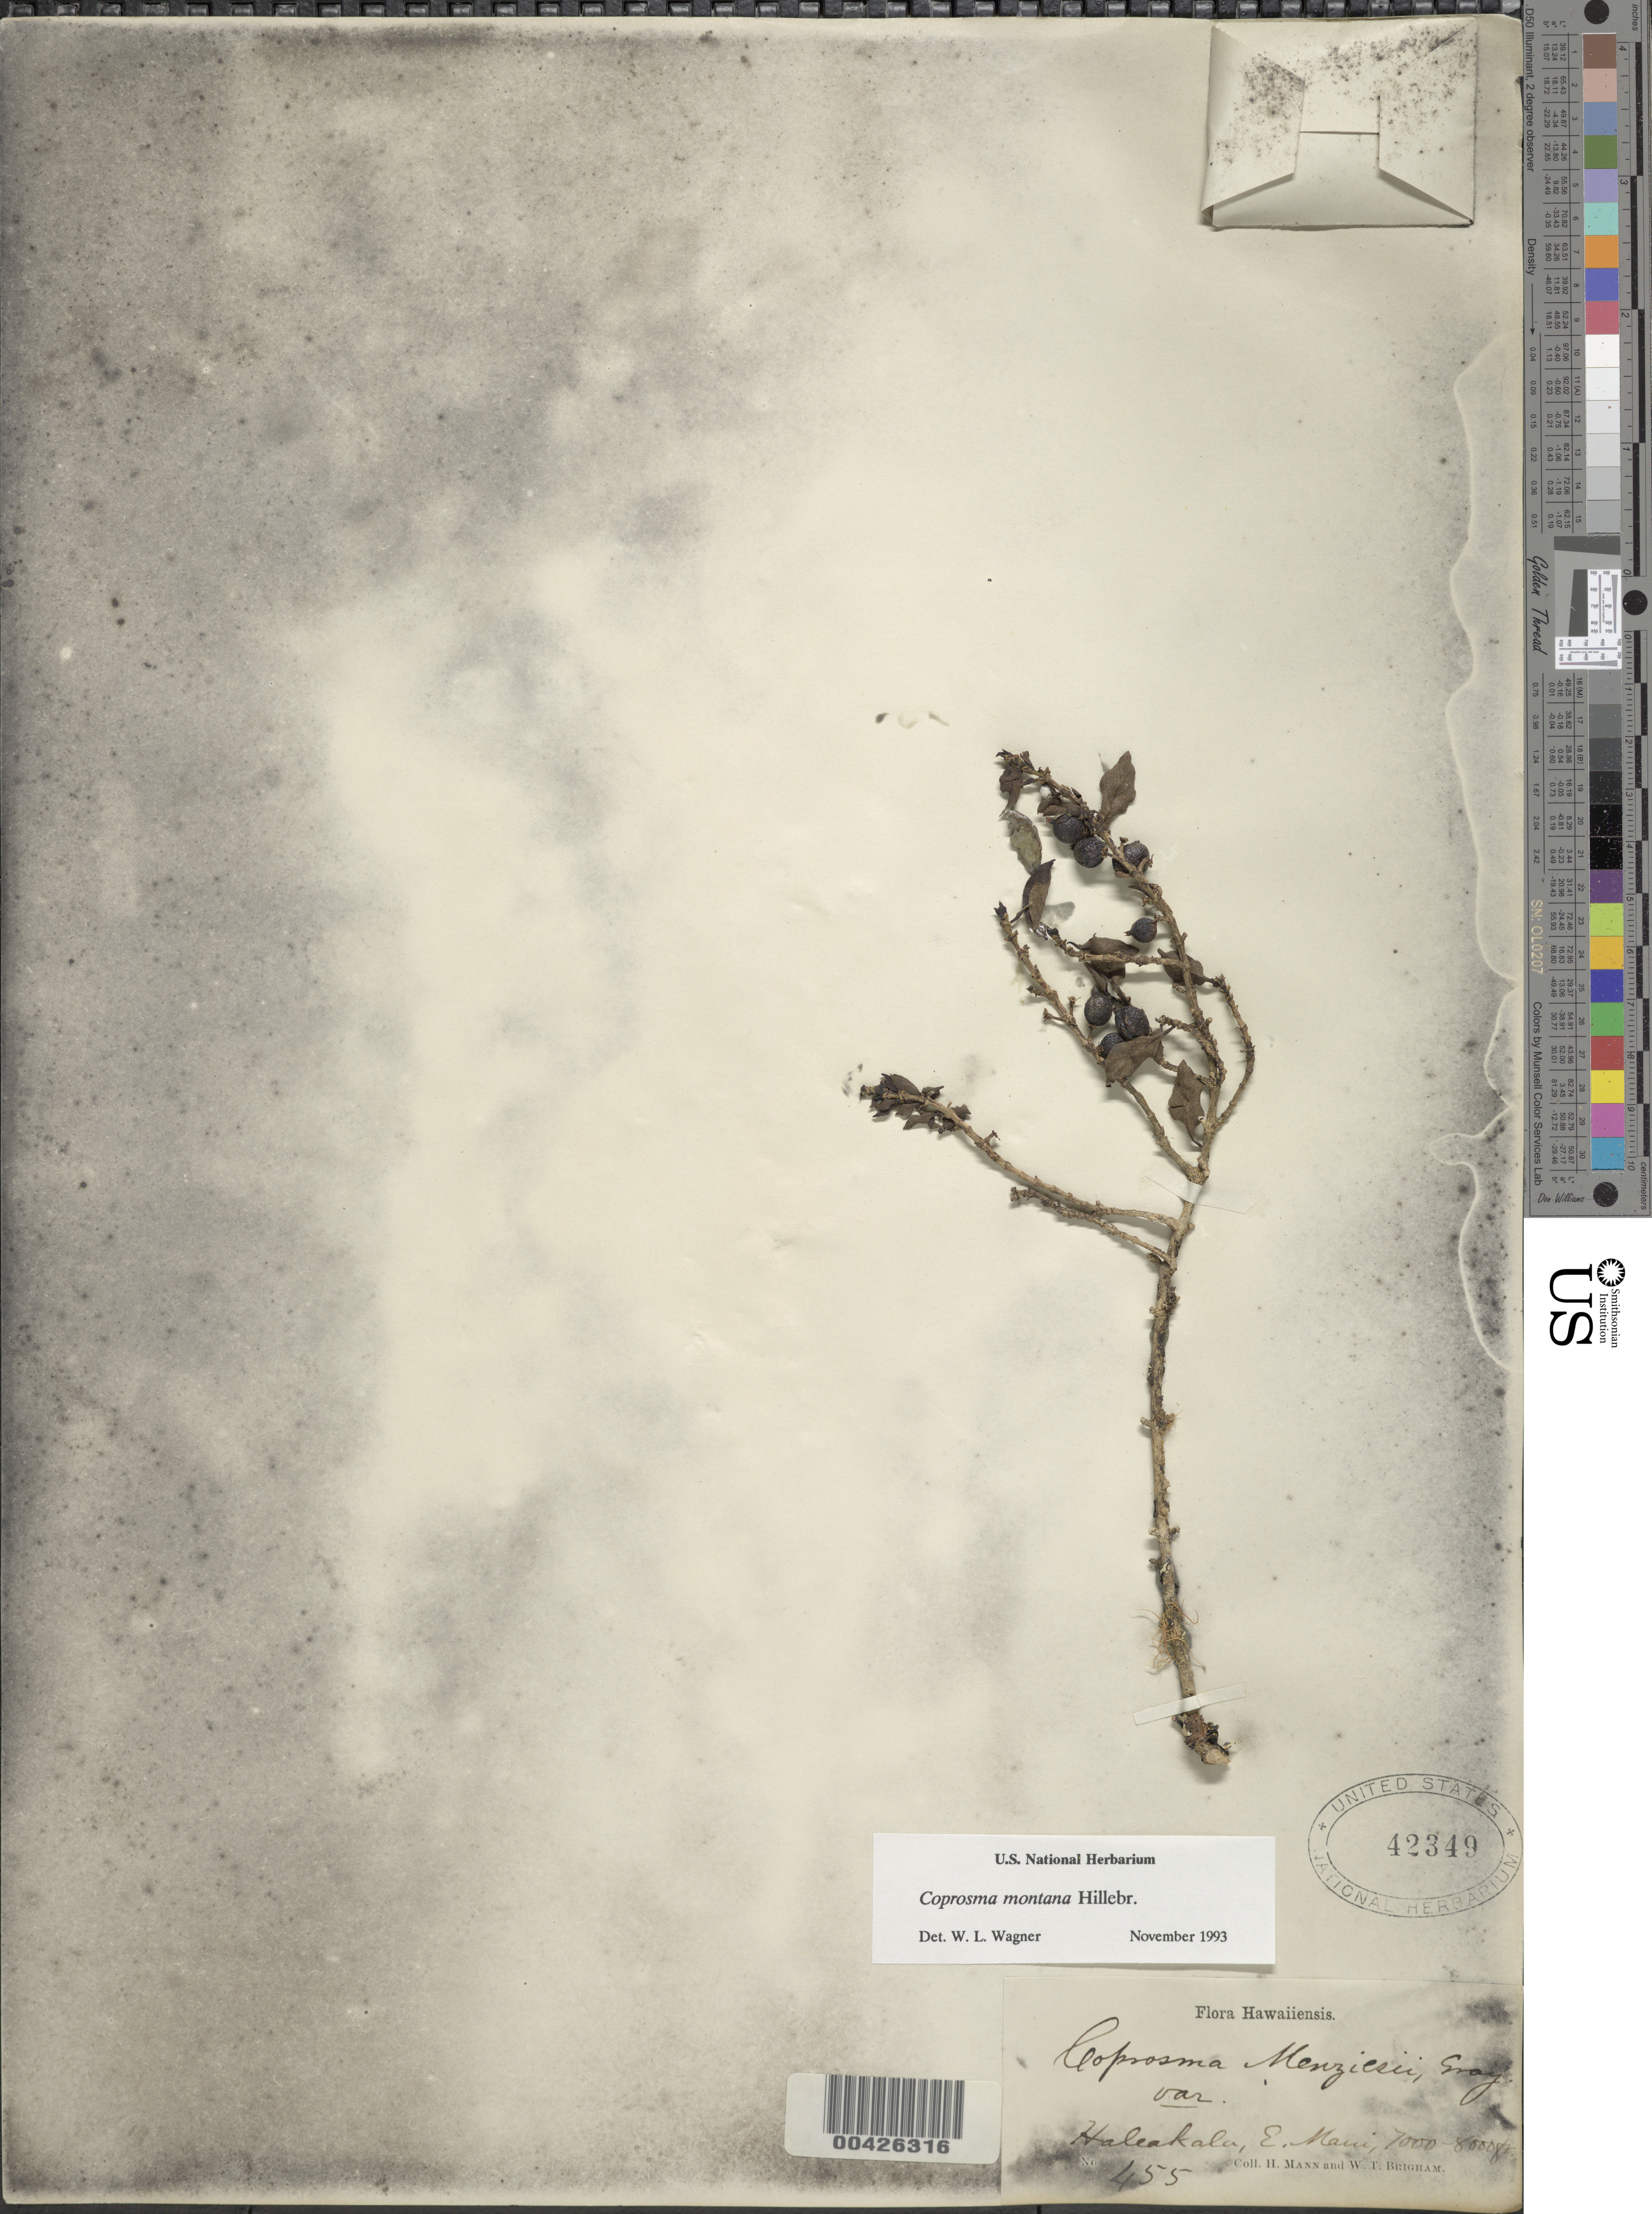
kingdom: Plantae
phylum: Tracheophyta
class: Magnoliopsida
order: Gentianales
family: Rubiaceae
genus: Coprosma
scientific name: Coprosma montana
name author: Hillebr.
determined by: Wagner, W. L., (BOT), Smithsonian Institution - National Museum of Natural History (UNITED STATES)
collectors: H. Mann & W. T. Brigham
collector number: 55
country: United States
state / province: Hawaii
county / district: Maui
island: Maui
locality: Haleakala, E Maui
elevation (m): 2134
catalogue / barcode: US 42349